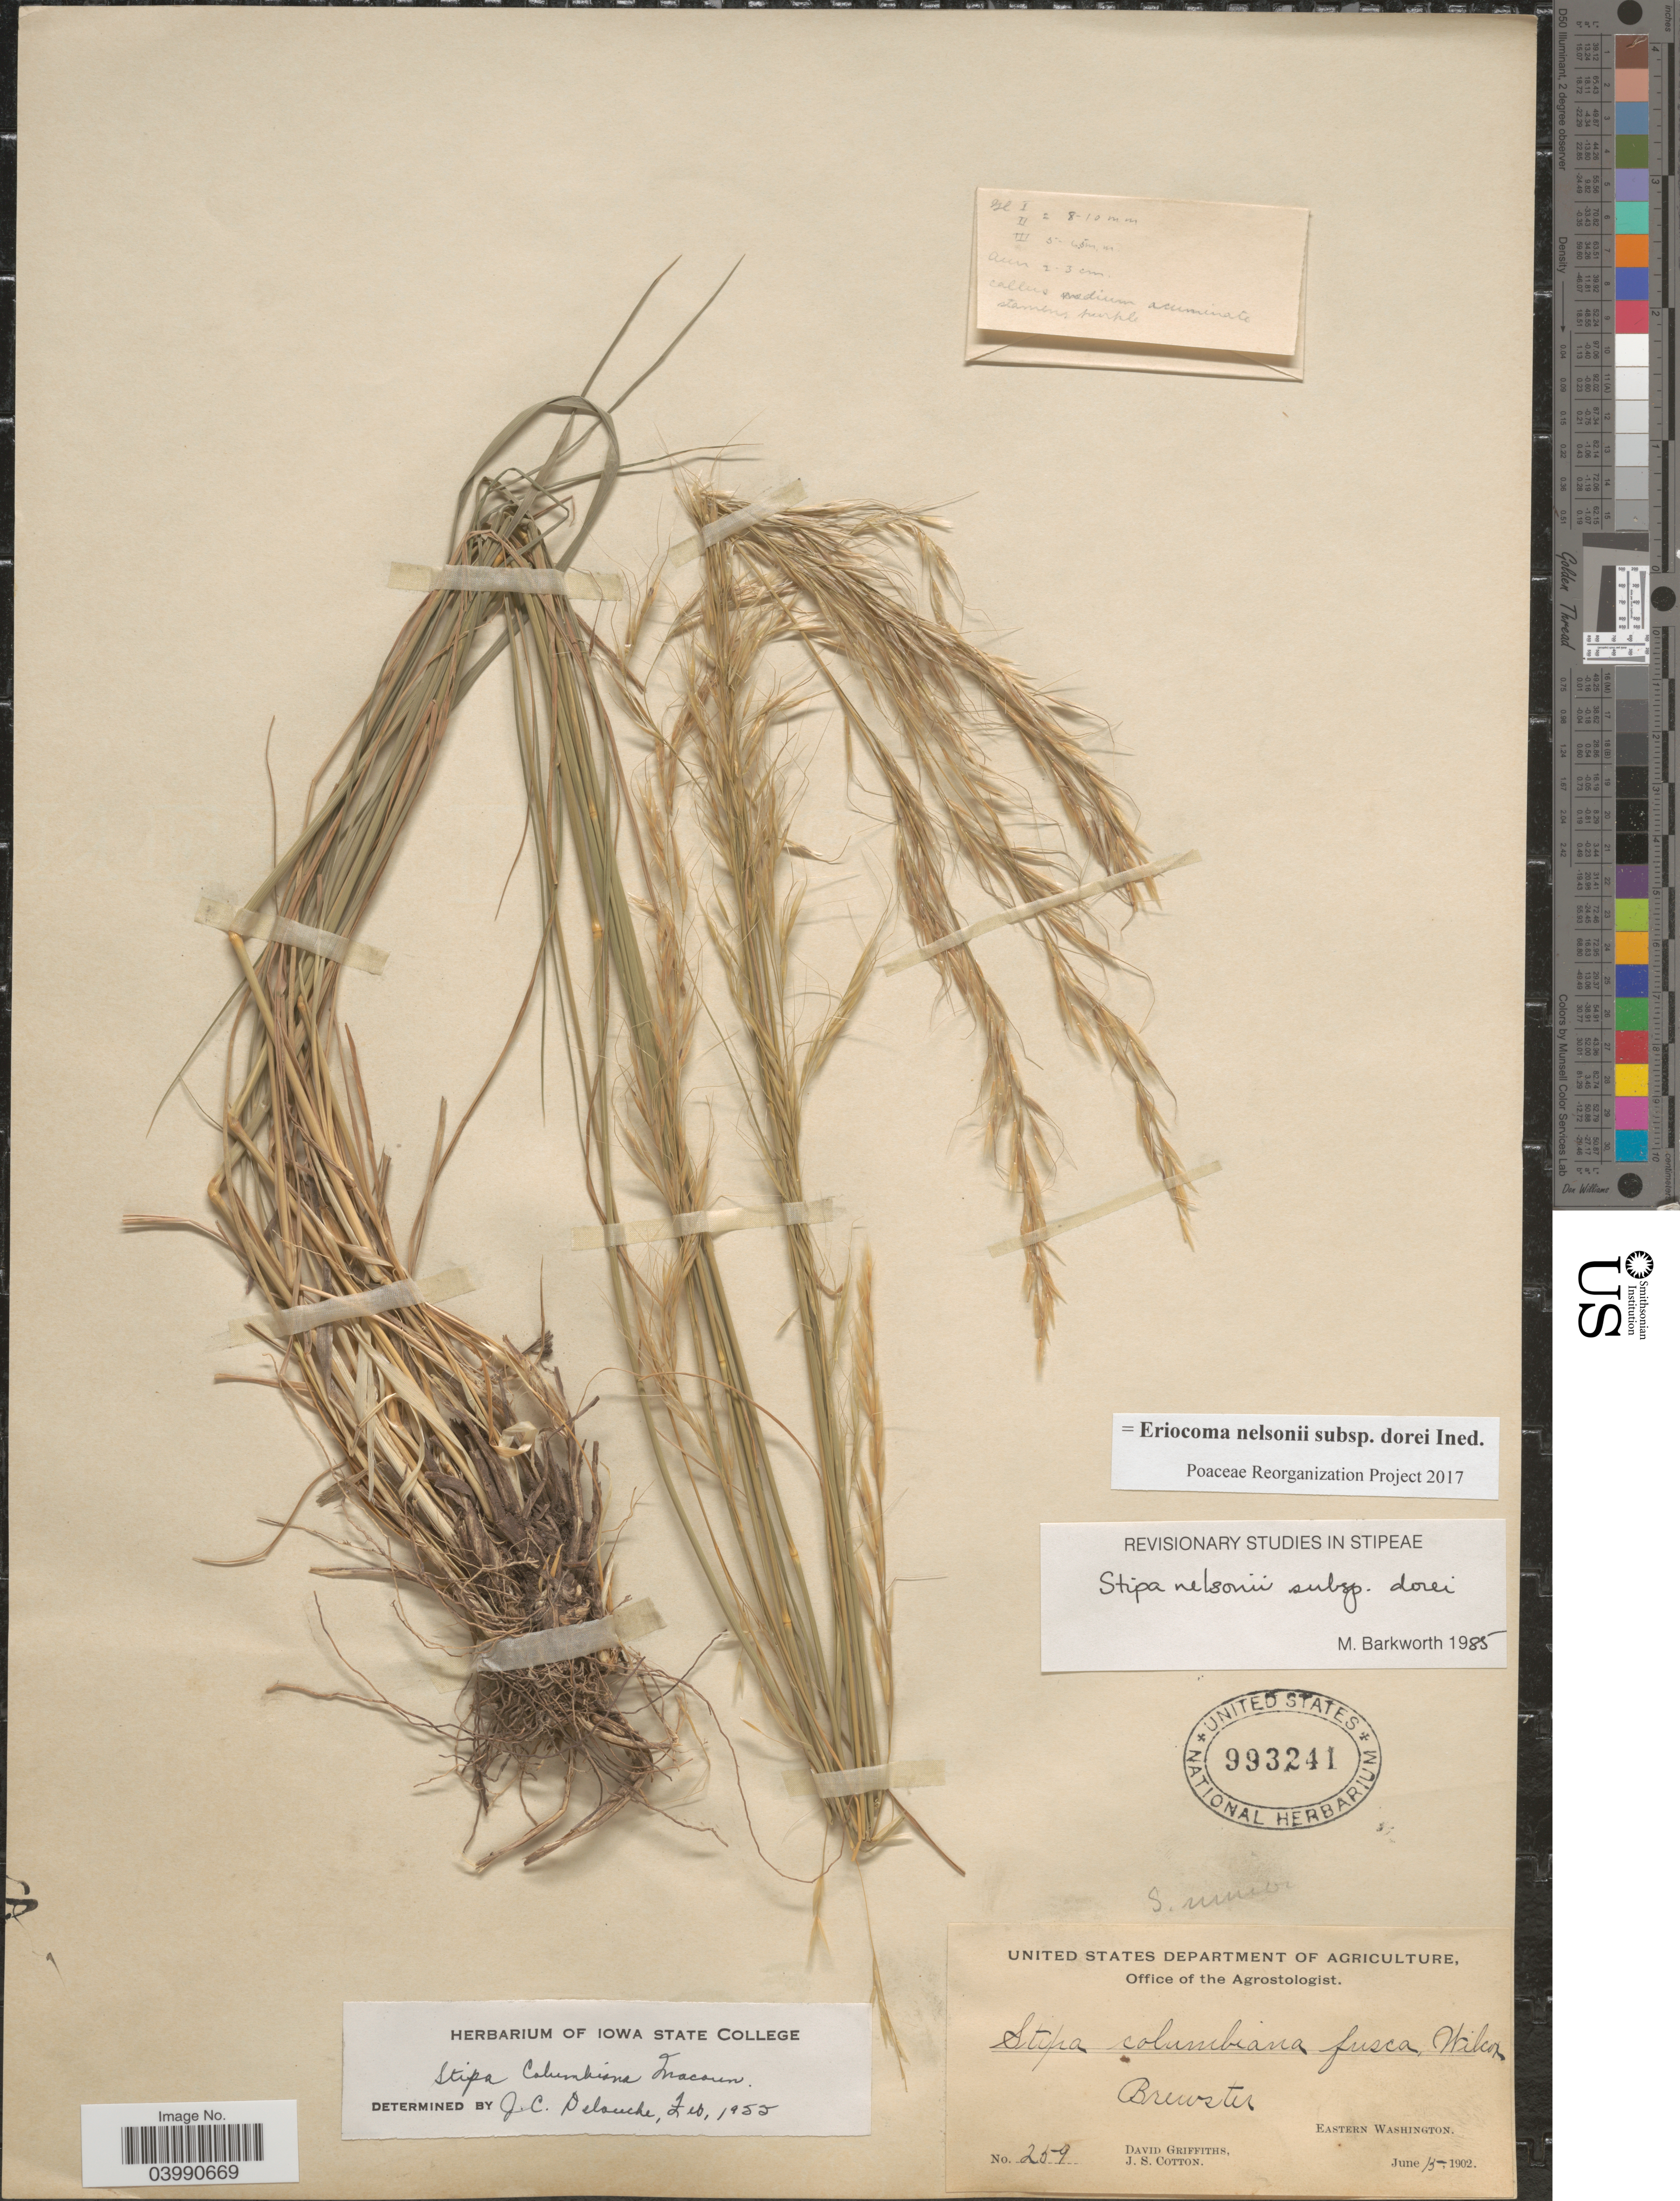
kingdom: Plantae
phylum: Tracheophyta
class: Liliopsida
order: Poales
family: Poaceae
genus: Eriocoma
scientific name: Eriocoma nelsonii subsp. dorei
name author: (Barkworth & J. Maze) Romasch.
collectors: D. Griffiths & J. S. Cotton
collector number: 259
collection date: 1902-06-15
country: United States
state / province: Washington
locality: Brewster. Eastern Washington.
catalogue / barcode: US 993241